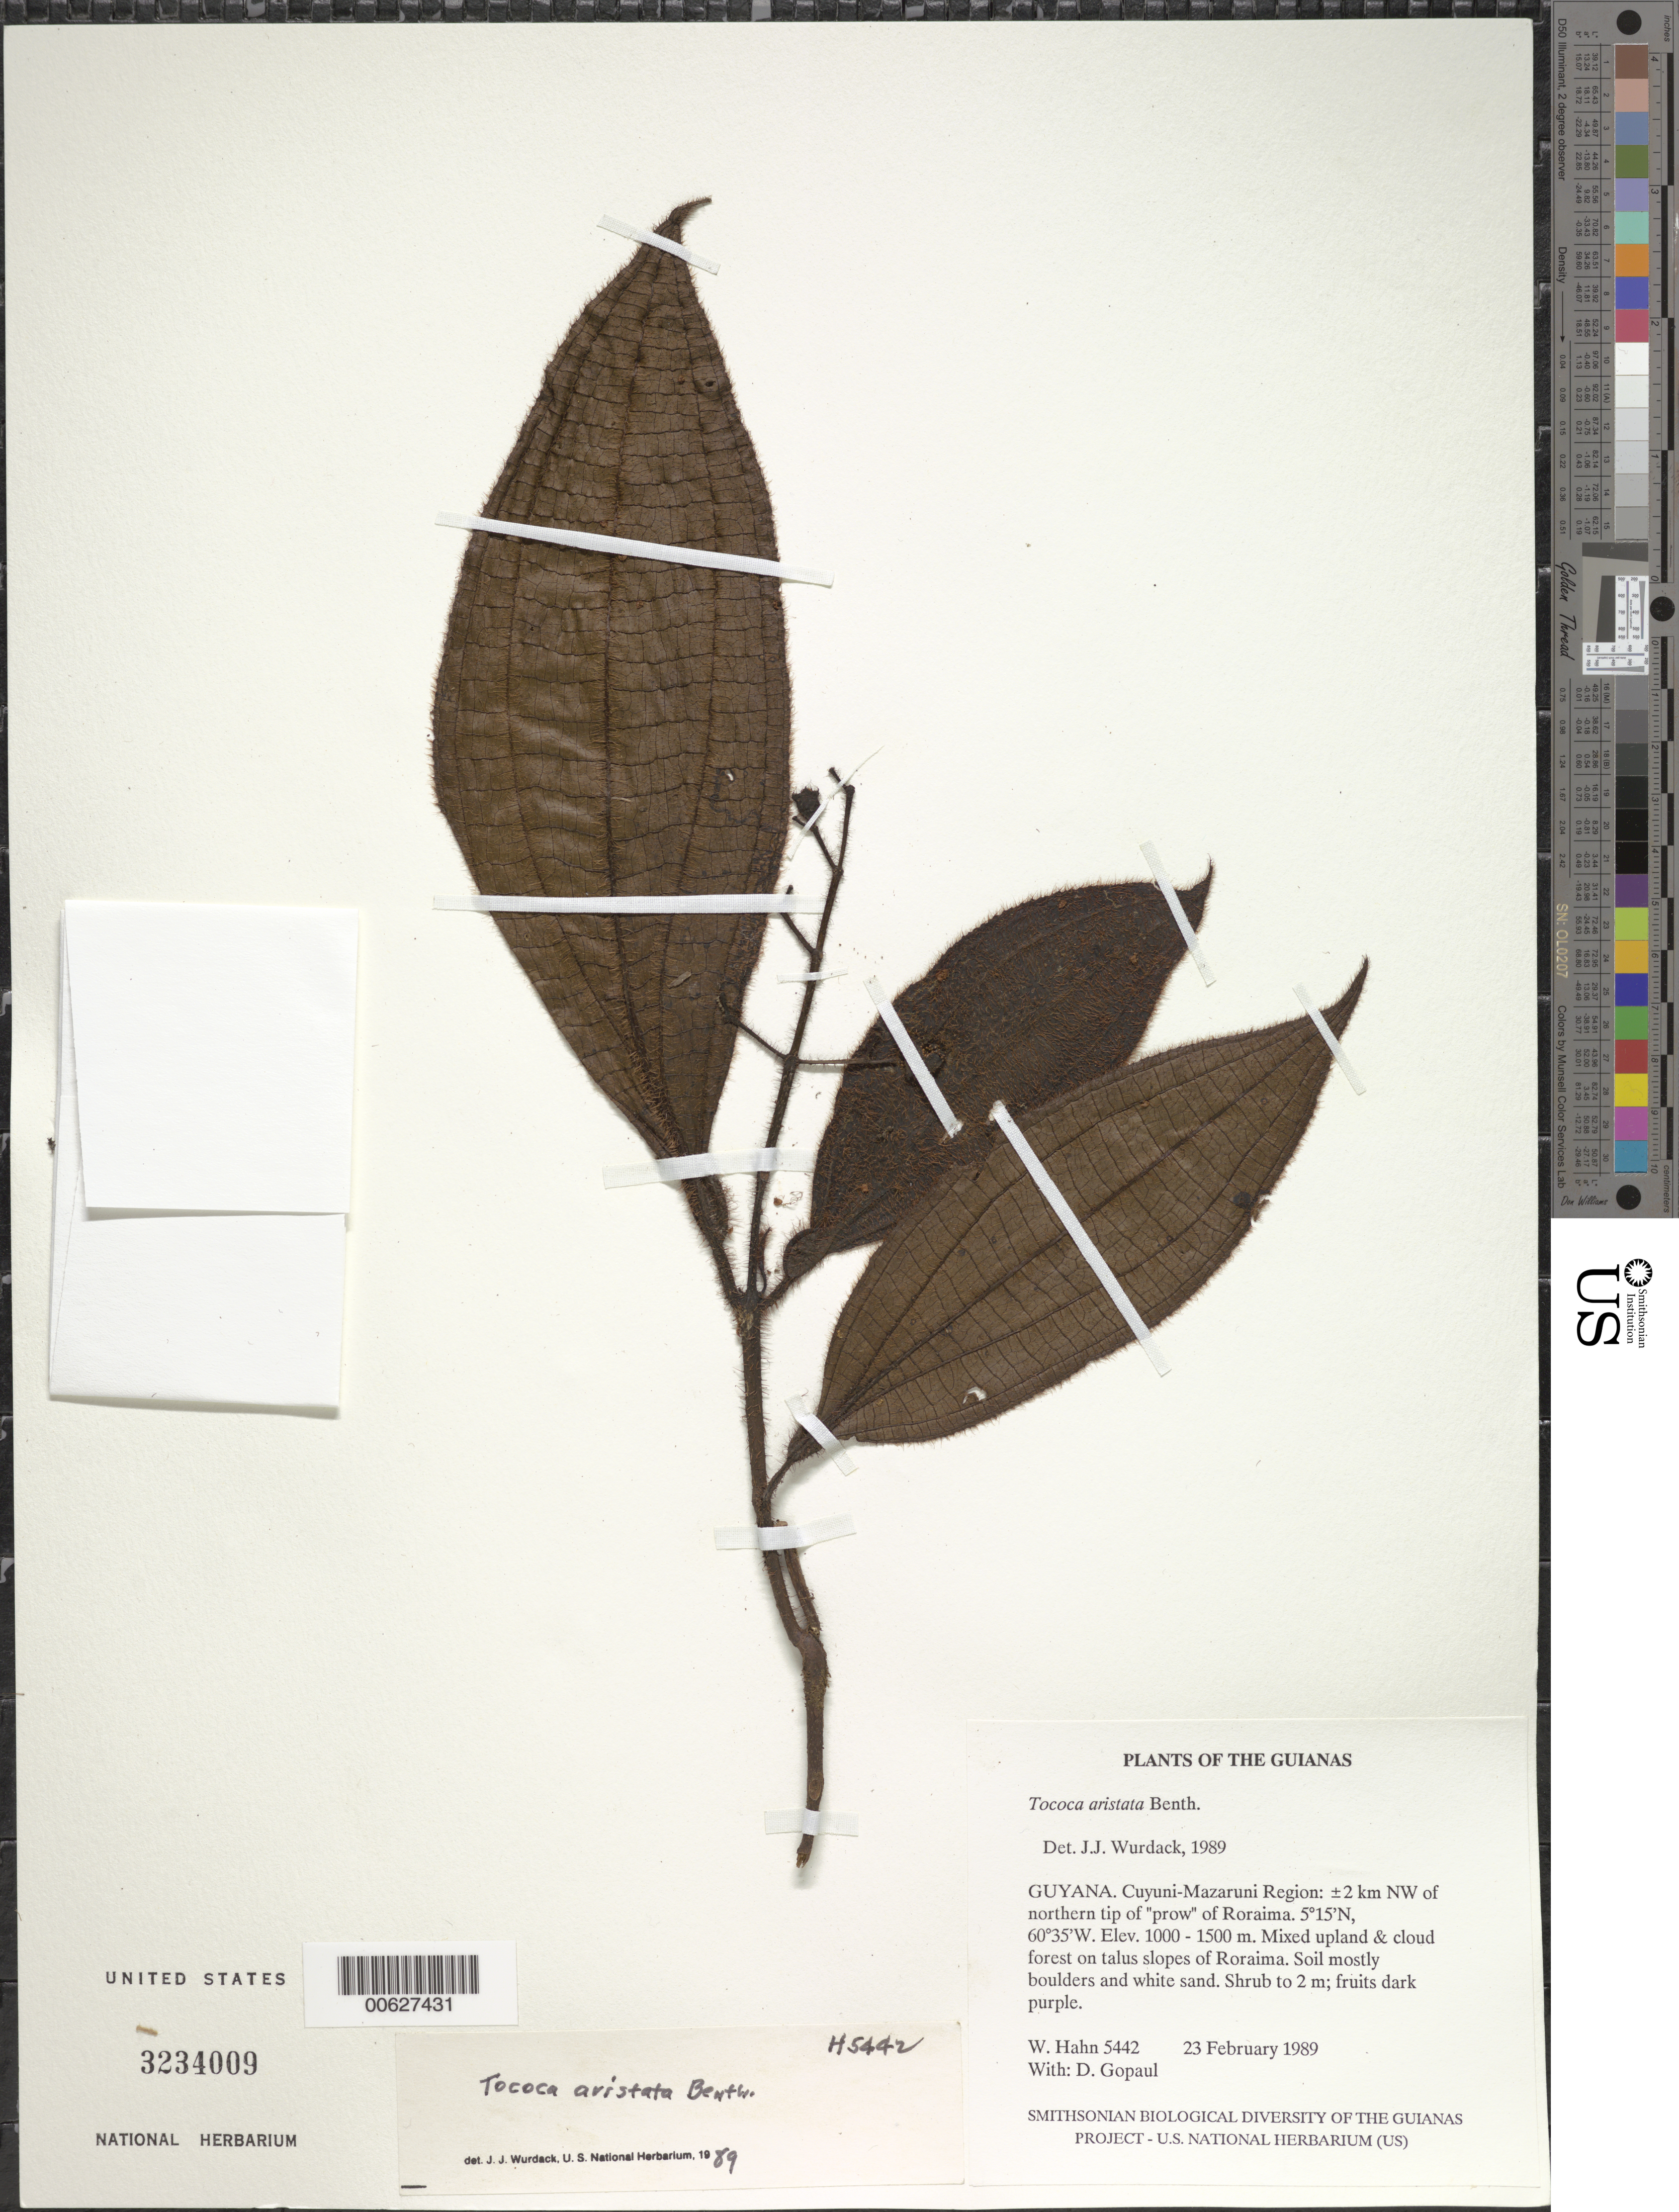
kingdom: Plantae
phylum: Tracheophyta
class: Magnoliopsida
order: Myrtales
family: Melastomataceae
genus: Tococa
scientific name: Tococa aristata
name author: Benth.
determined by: Wurdack, John J., (US), US (UNITED STATES)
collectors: W. Hahn & D. Gopaul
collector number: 5442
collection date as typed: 23 February 1989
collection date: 1989-02-23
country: Guyana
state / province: Cuyuni-Mazaruni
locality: ±2 km NW of northern tip of "prow" of Roraima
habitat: Mixed upland & cloud forest on talus slopes of Roraima. Soil mostly boulders and white sand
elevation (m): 1000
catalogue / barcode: US 3234009